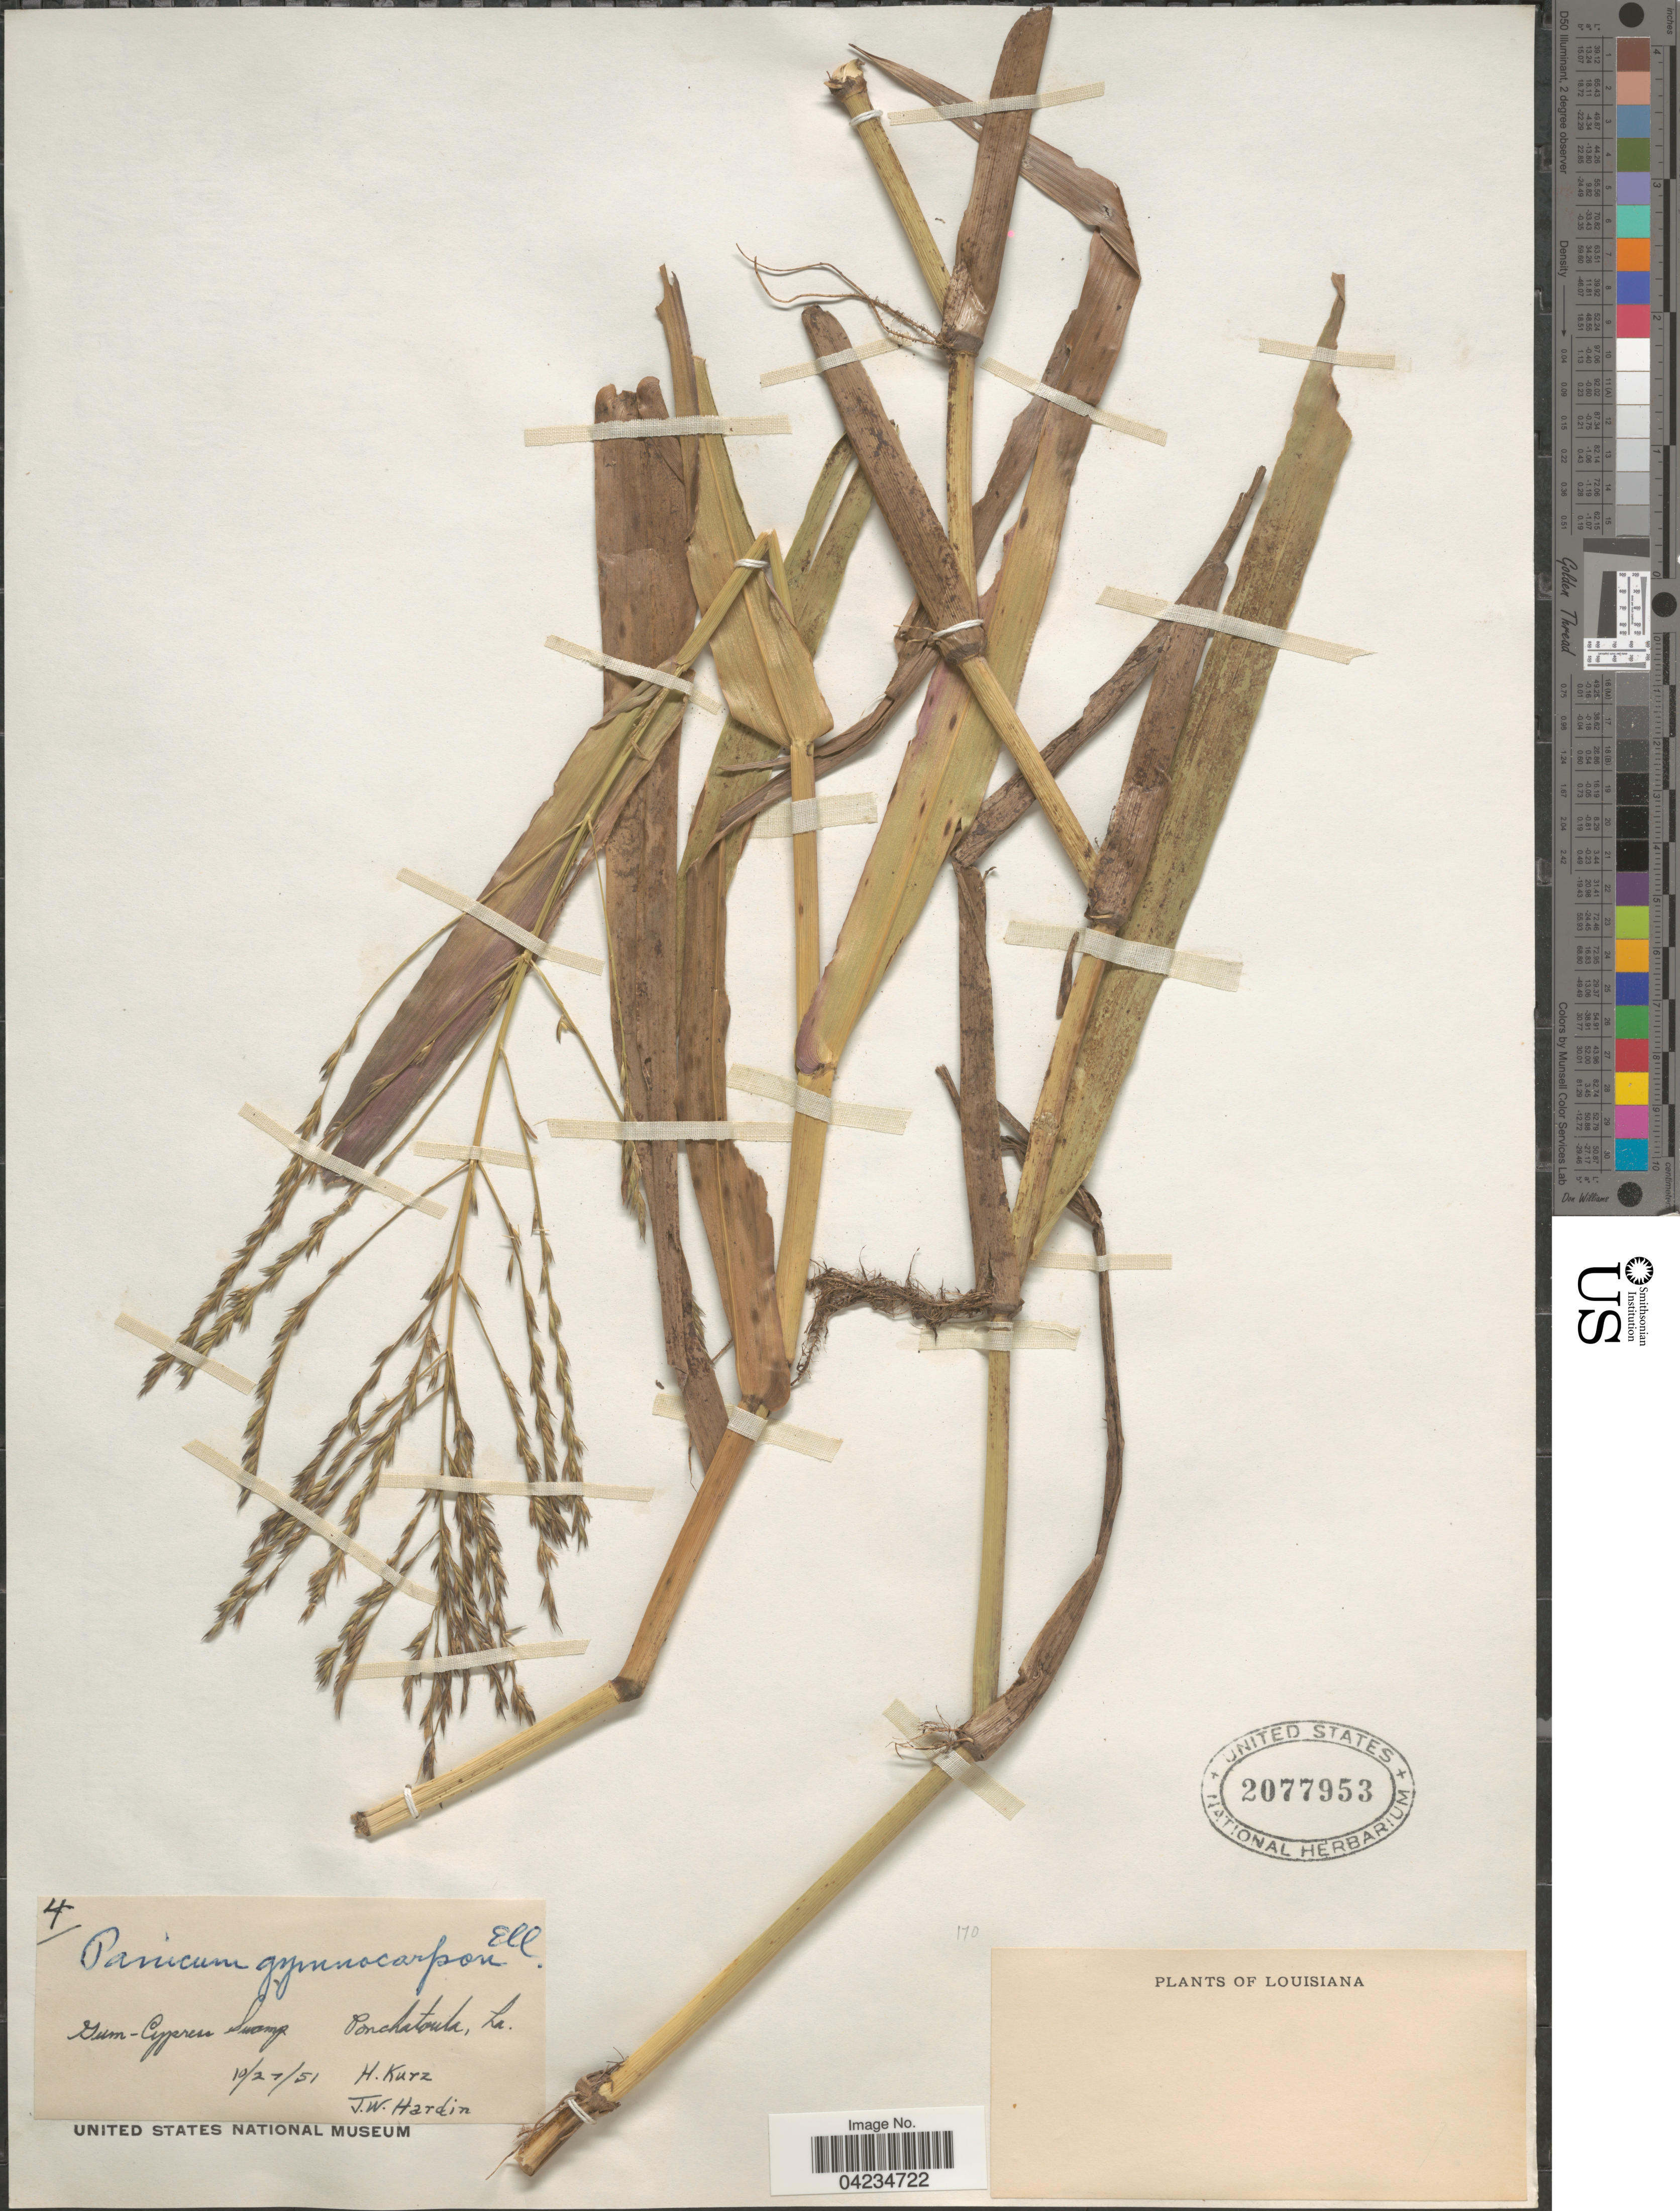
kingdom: Plantae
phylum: Tracheophyta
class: Liliopsida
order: Poales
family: Poaceae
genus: Phanopyrum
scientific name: Phanopyrum gymnocarpon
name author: (Elliott) Nash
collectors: H. Kurz & J. Hardin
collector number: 4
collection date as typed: Transcribed d/m/y: 27/10/51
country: United States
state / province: Louisiana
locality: Gum-Cypress Swamp. Ponchatoula.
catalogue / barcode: US 2077953